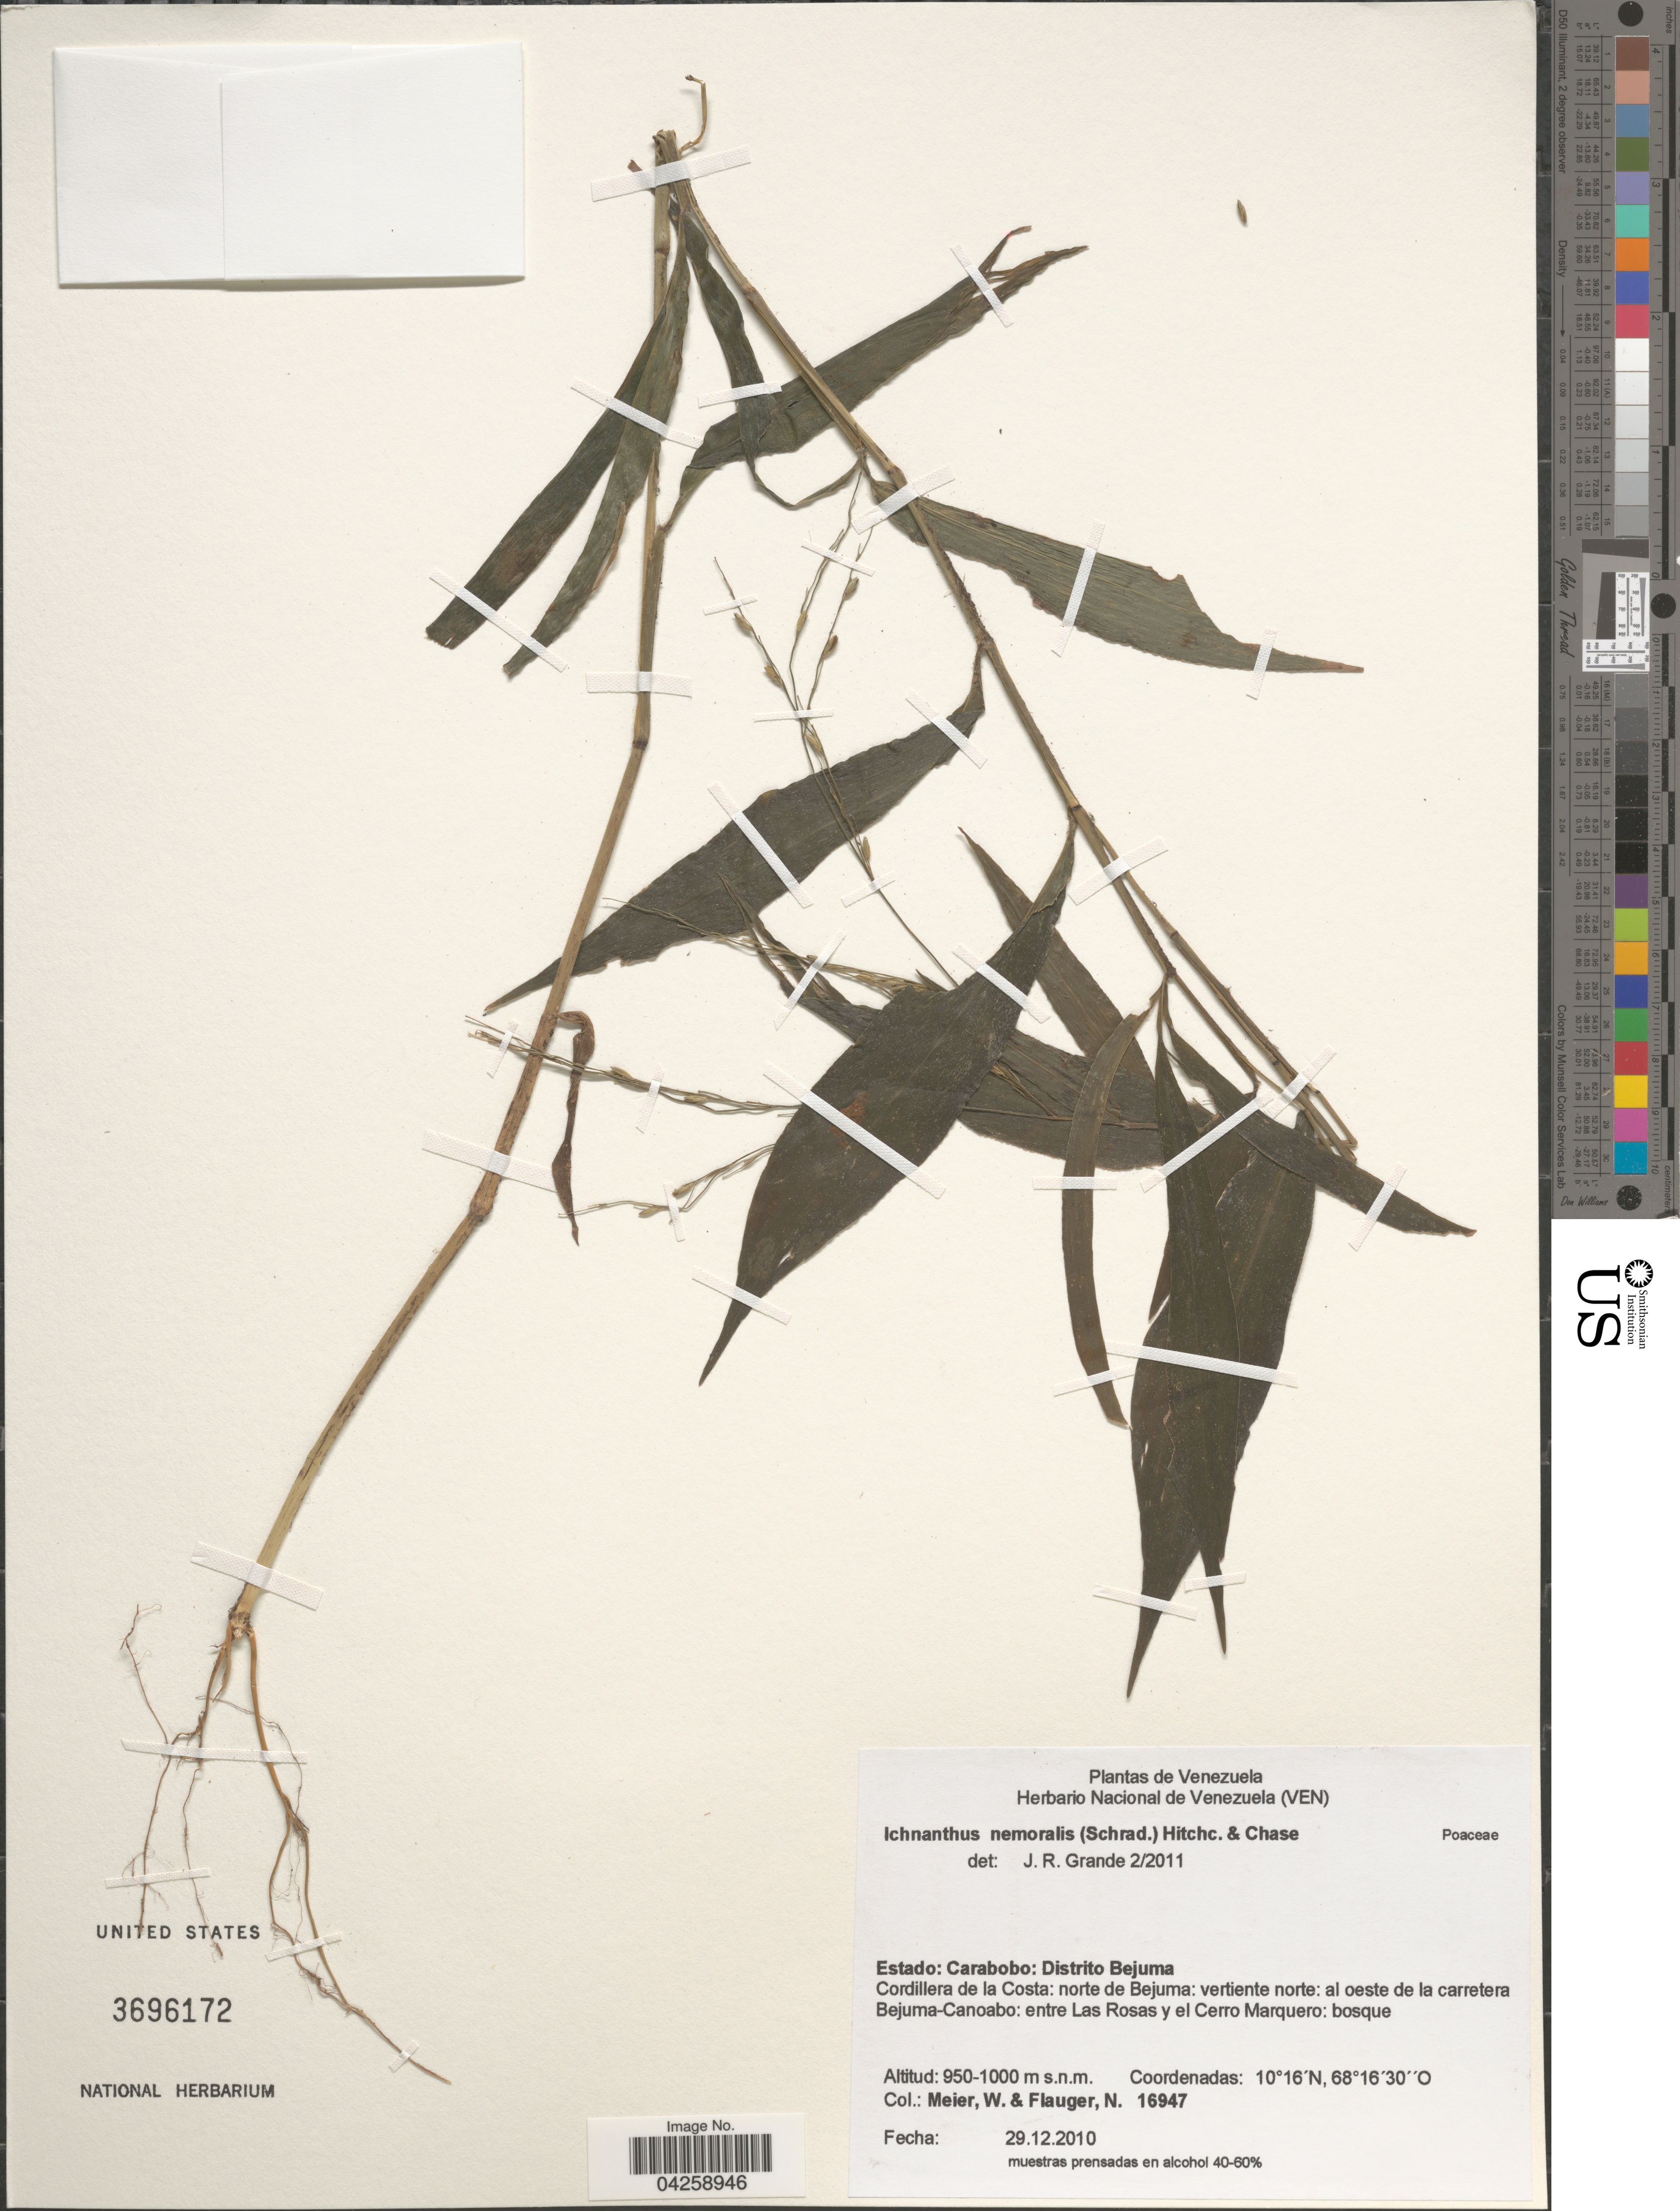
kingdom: Plantae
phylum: Tracheophyta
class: Liliopsida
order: Poales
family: Poaceae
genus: Ichnanthus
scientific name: Ichnanthus nemoralis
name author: (Schrad.) Hitchc. & Chase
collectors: W. Meier & N. Flauger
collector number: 16947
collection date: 2010-12-29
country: Venezuela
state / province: Carabobo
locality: Distrito Bejuma. Cordillera de la Costa: norte de Bejuma: vertiente norte: al oeste de la carretera Bejuma-Canoabo: entre Las Rosas y el Cerro Marquero: bosque.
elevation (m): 950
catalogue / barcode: US 3696172